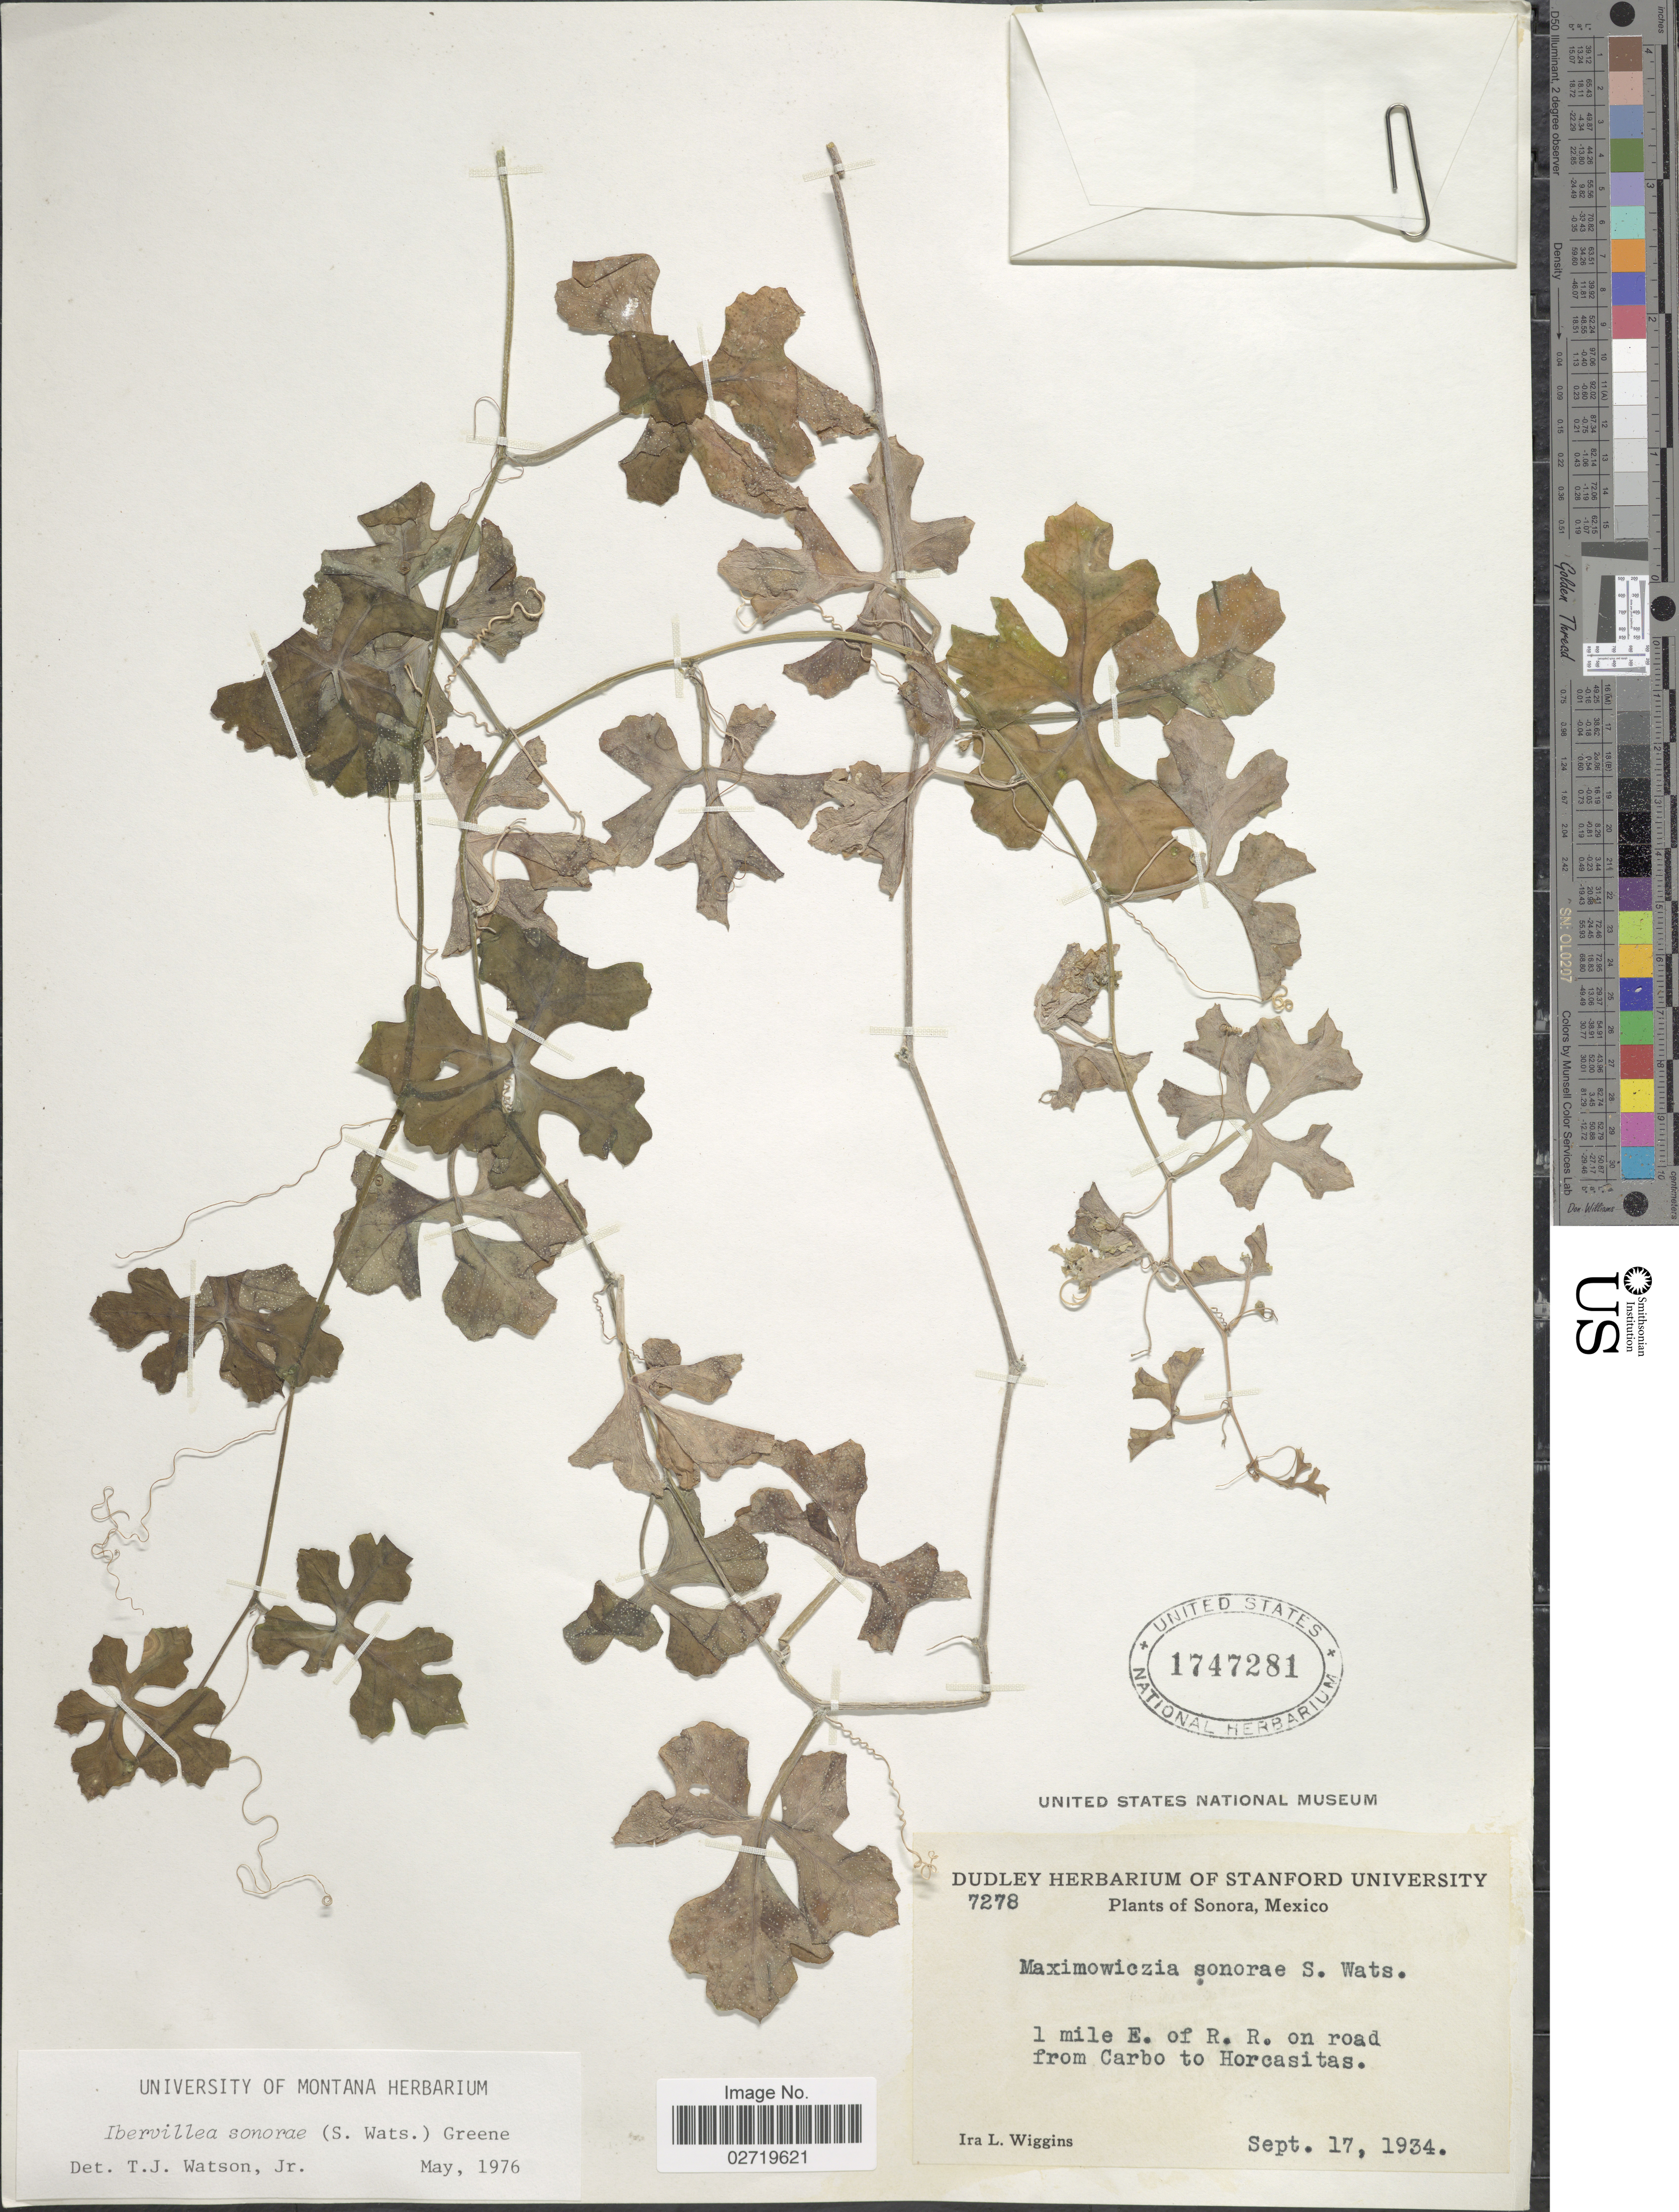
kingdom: Plantae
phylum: Tracheophyta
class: Magnoliopsida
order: Cucurbitales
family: Cucurbitaceae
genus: Ibervillea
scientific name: Ibervillea sonorae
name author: (S. Watson) Greene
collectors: I. L. Wiggins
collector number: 7278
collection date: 1934-09-17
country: Mexico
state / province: Sonora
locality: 1 mile E of R. R. on road from Carbo to Horcasitas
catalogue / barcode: US 1747281